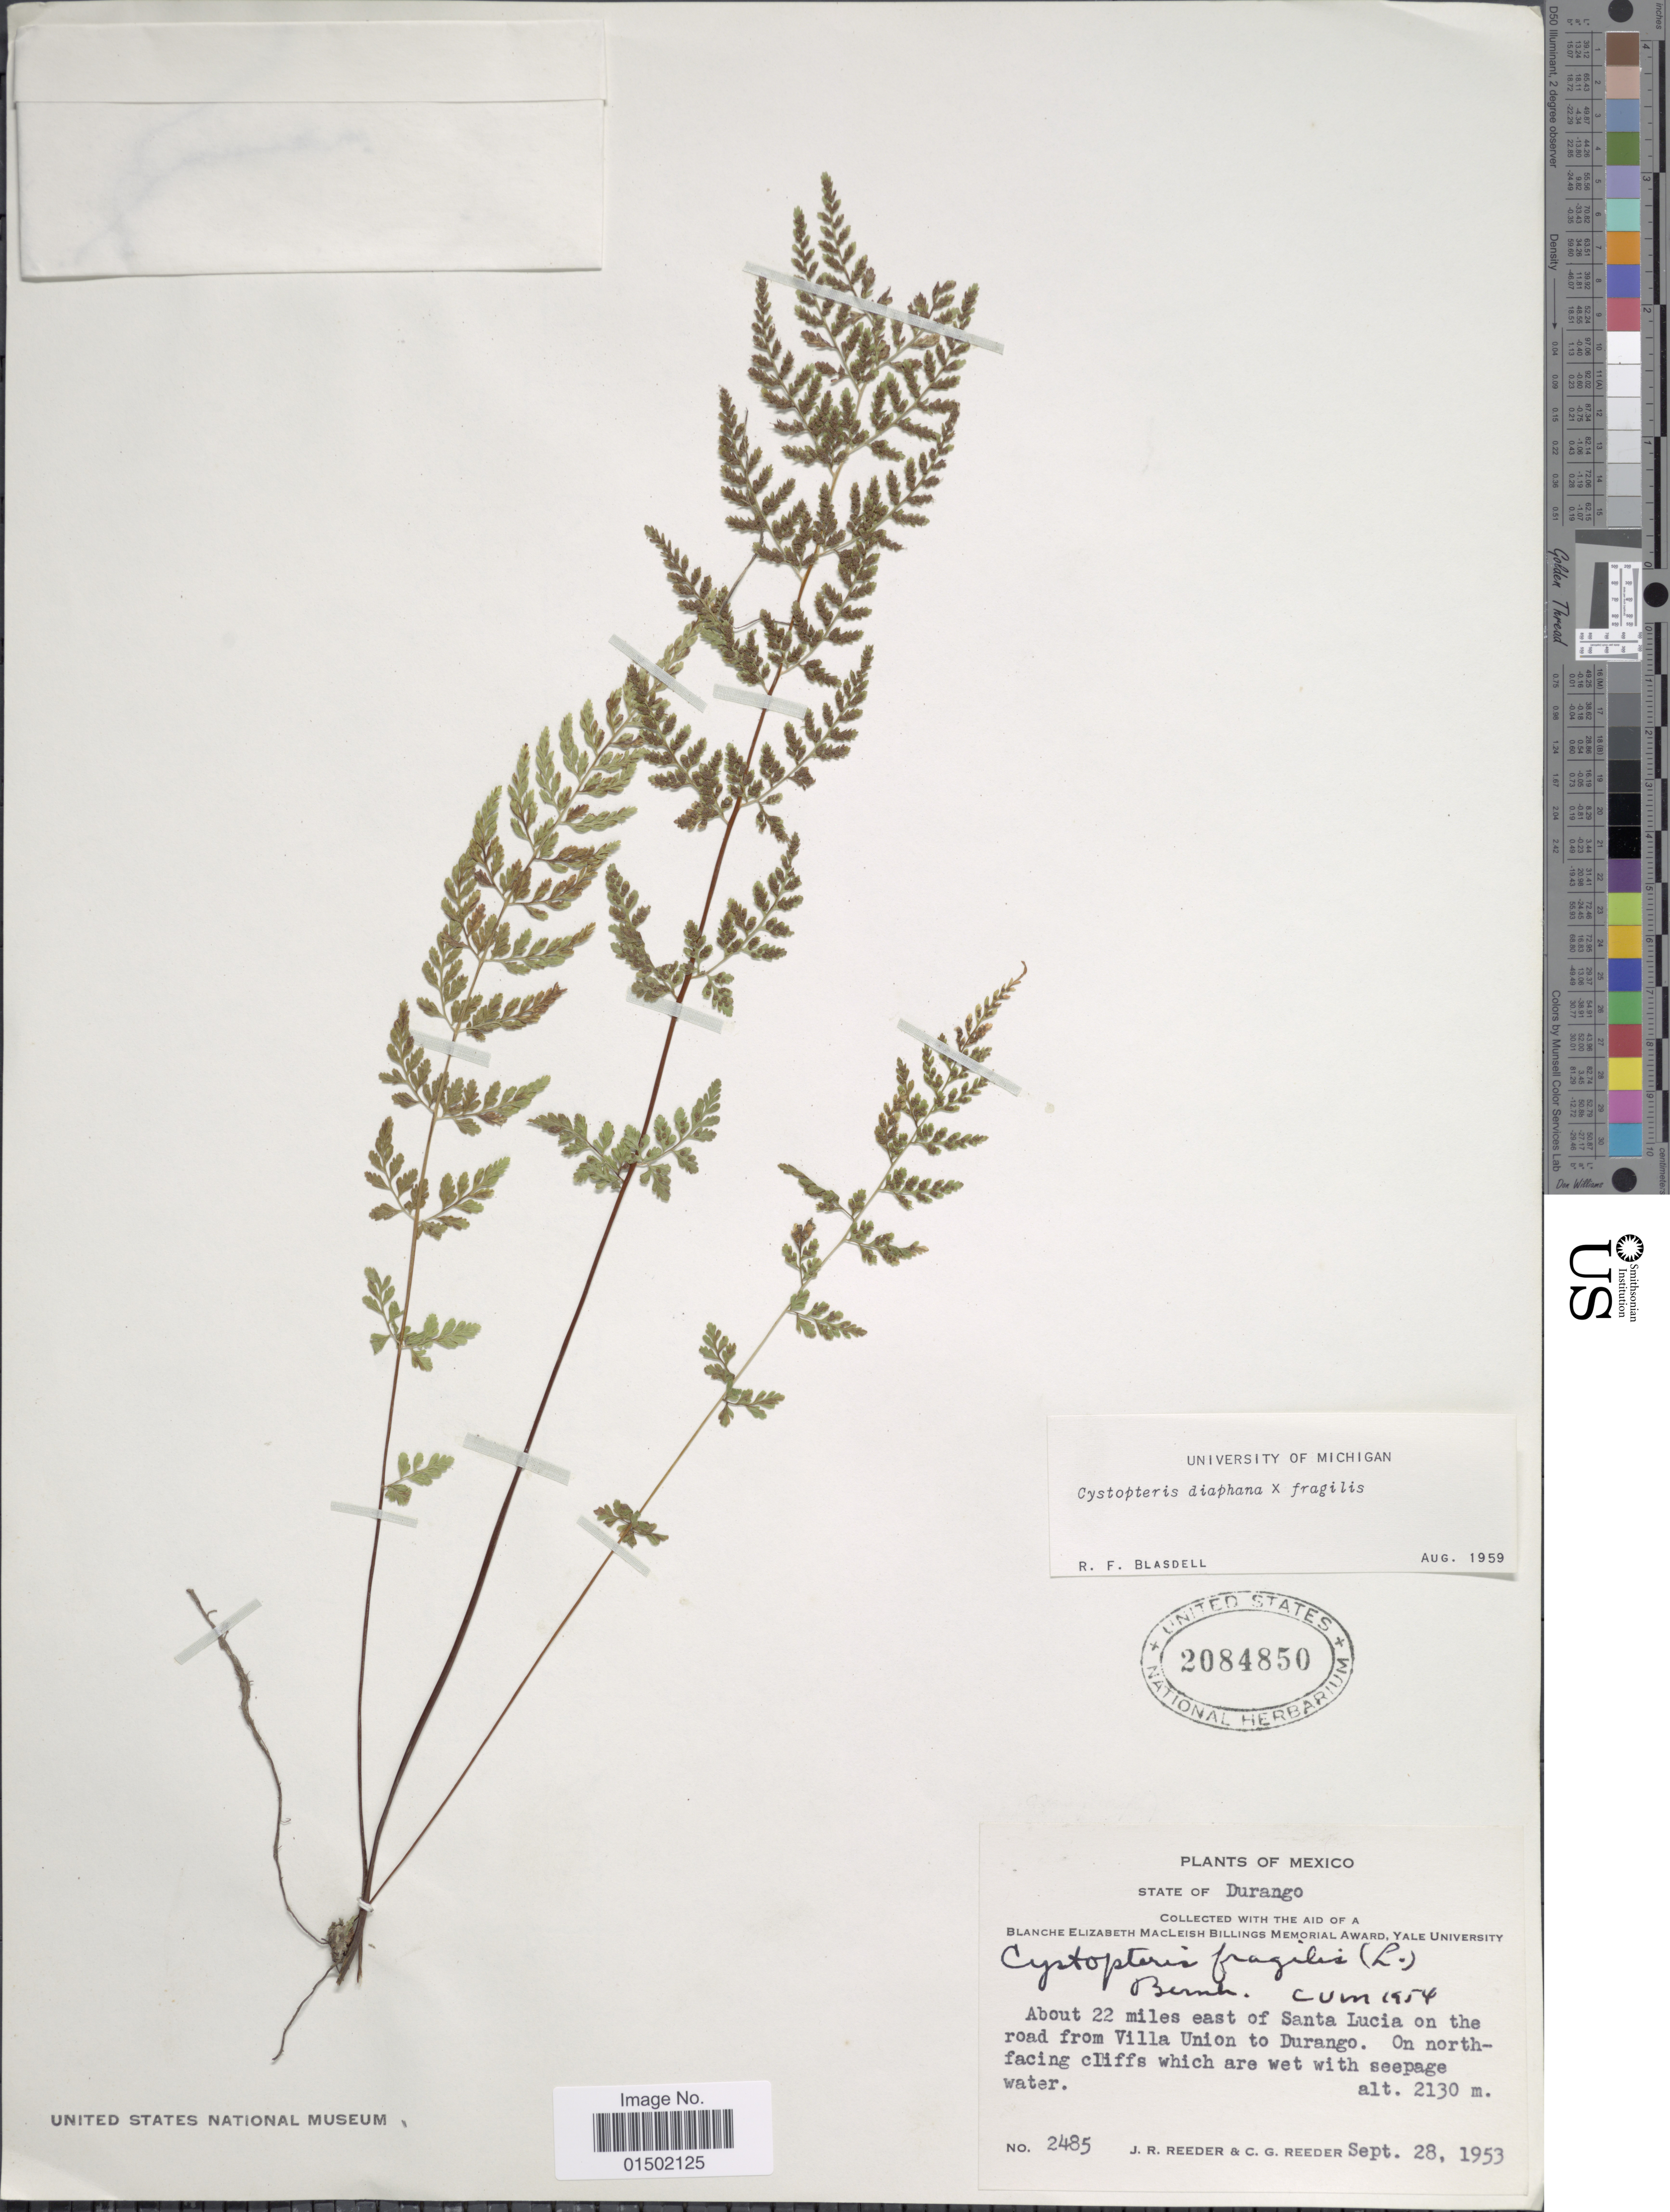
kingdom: Plantae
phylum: Tracheophyta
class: Polypodiopsida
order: Polypodiales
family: Cystopteridaceae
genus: Cystopteris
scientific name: Cystopteris diaphana x C. fragilis (L.) Bernh.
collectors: J. R. Reeder & C. G. Reeder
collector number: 2485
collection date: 1953-09-28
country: Mexico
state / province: Durango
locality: About 22 miles east of Santa Lucia on the road from Villa Union to Durango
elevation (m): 2130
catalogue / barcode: US 2084850